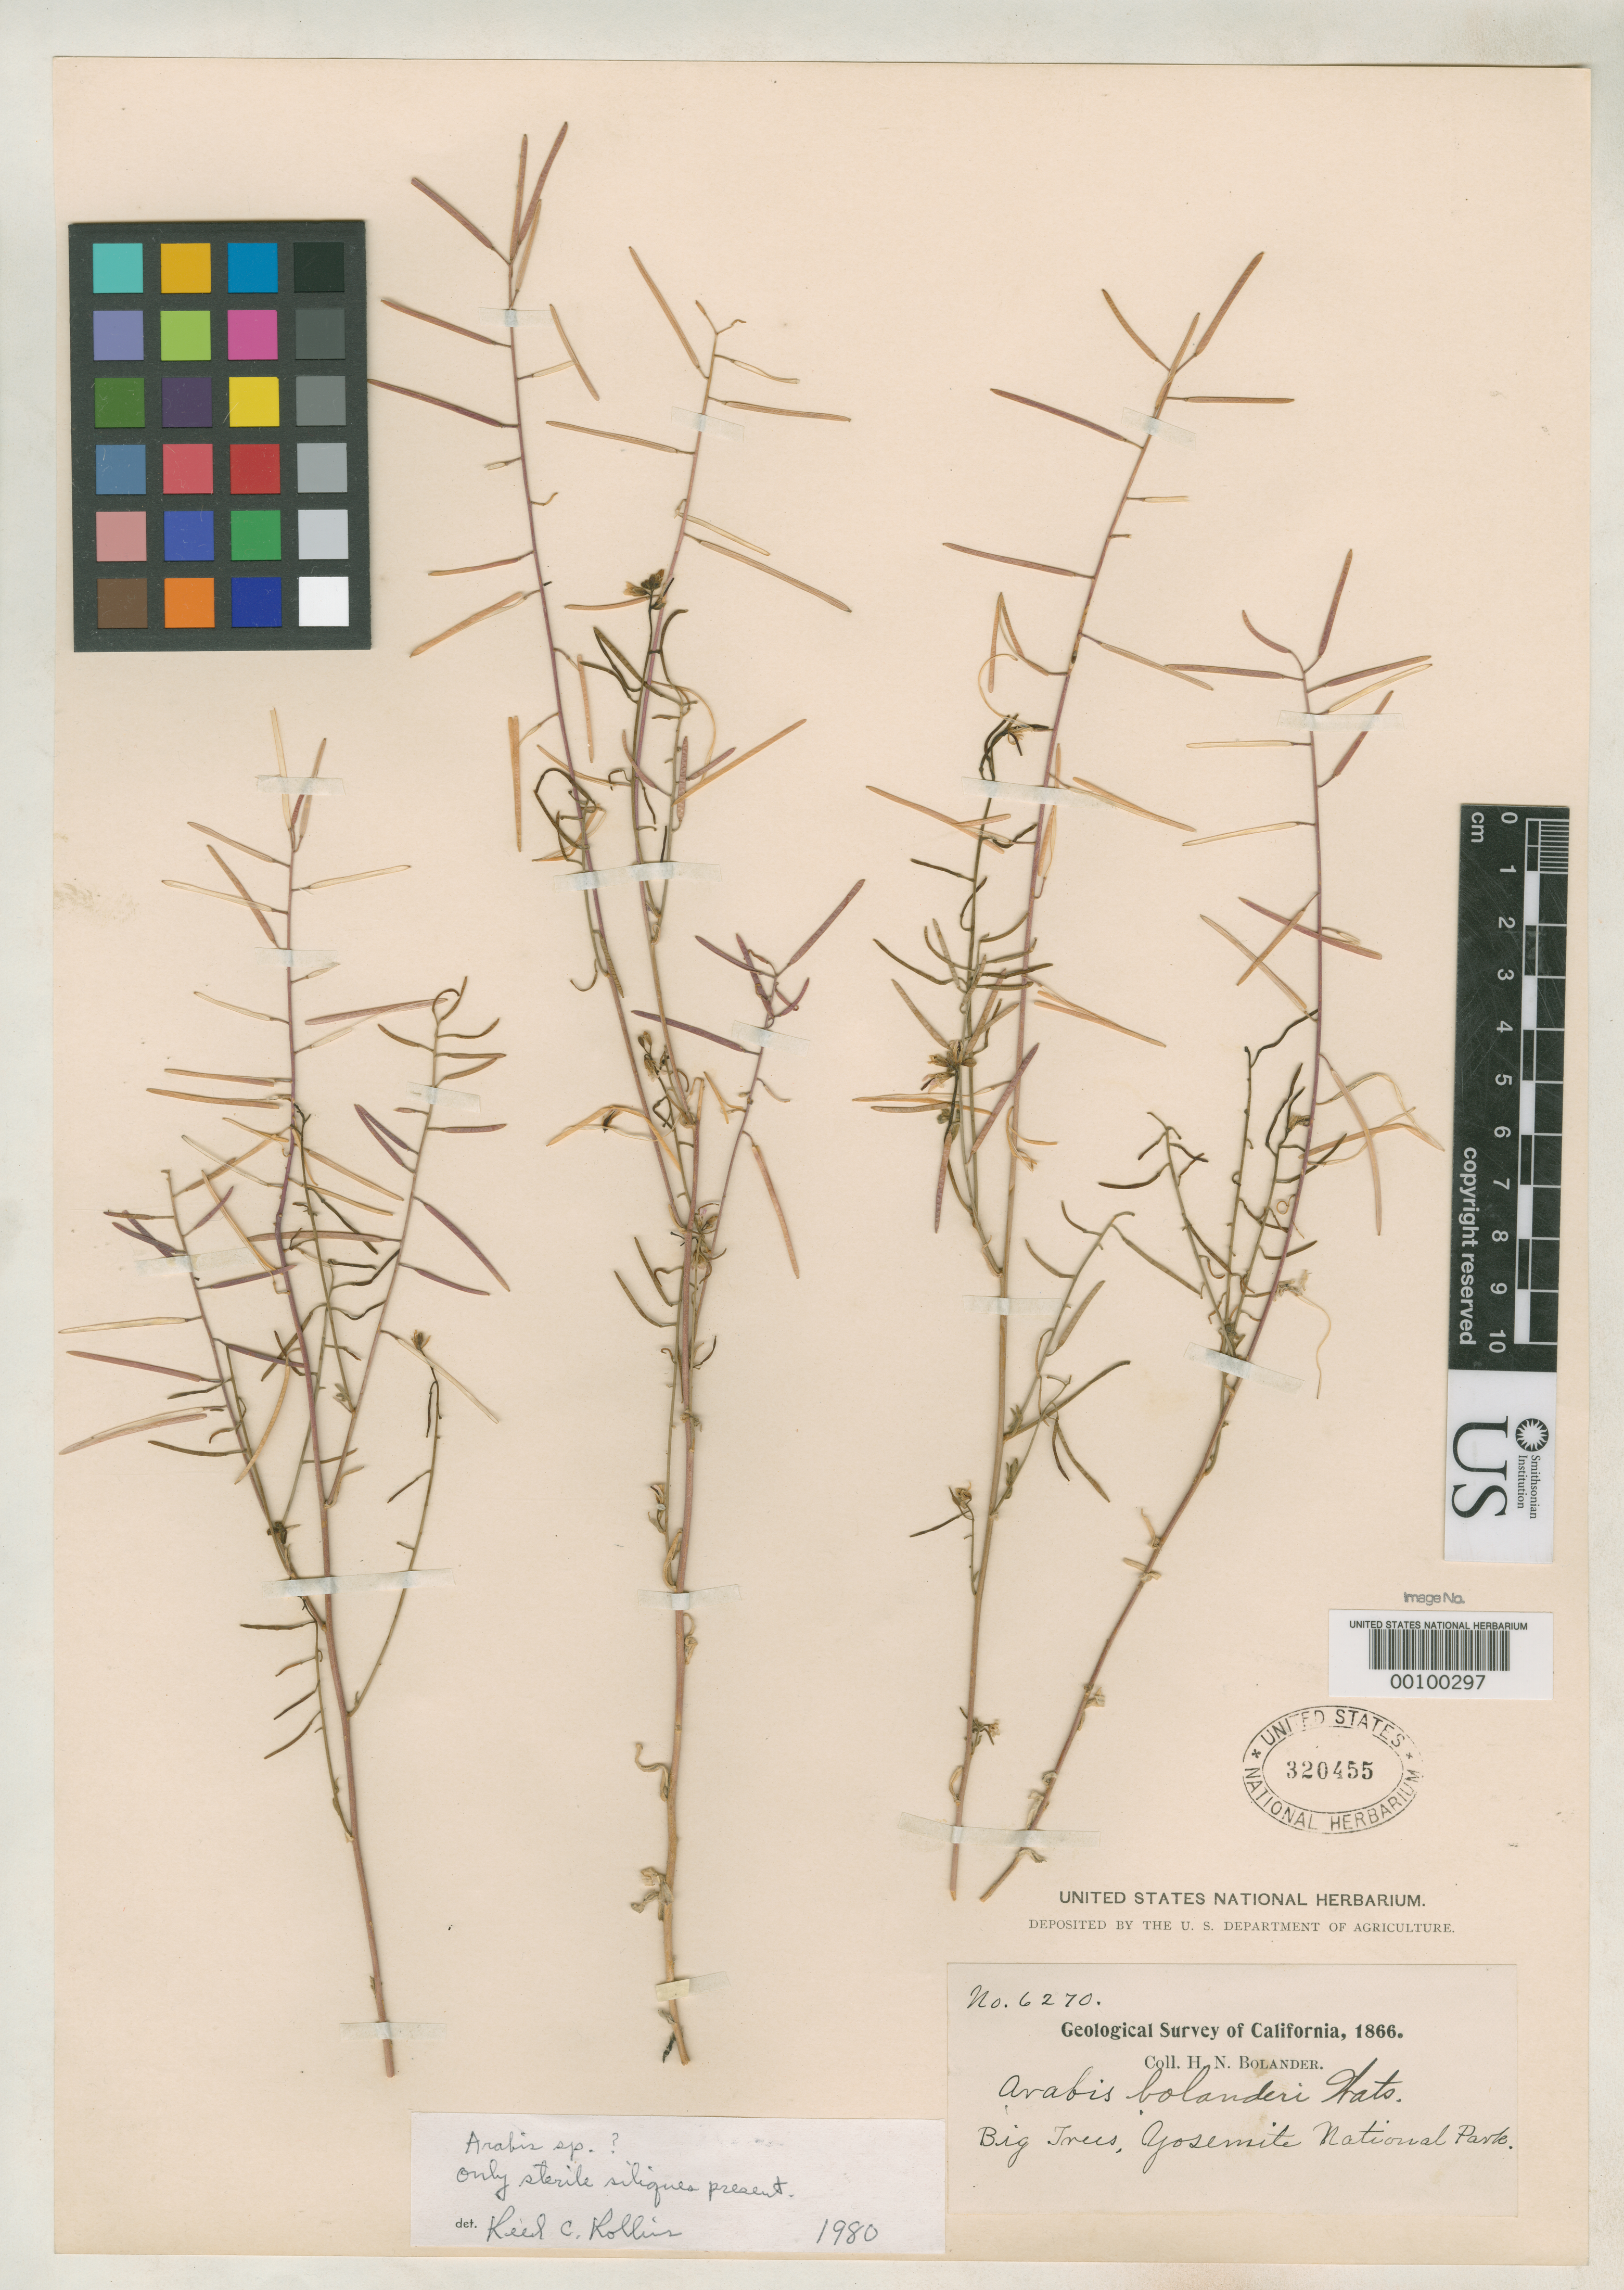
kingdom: Plantae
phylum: Tracheophyta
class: Magnoliopsida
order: Brassicales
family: Brassicaceae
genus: Arabis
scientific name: Arabis bolanderi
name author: S. Watson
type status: Syntype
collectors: H. Bolander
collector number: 6270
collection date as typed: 1866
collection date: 1866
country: United States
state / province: California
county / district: Mariposa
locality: Yosemite National Park.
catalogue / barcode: US 320455